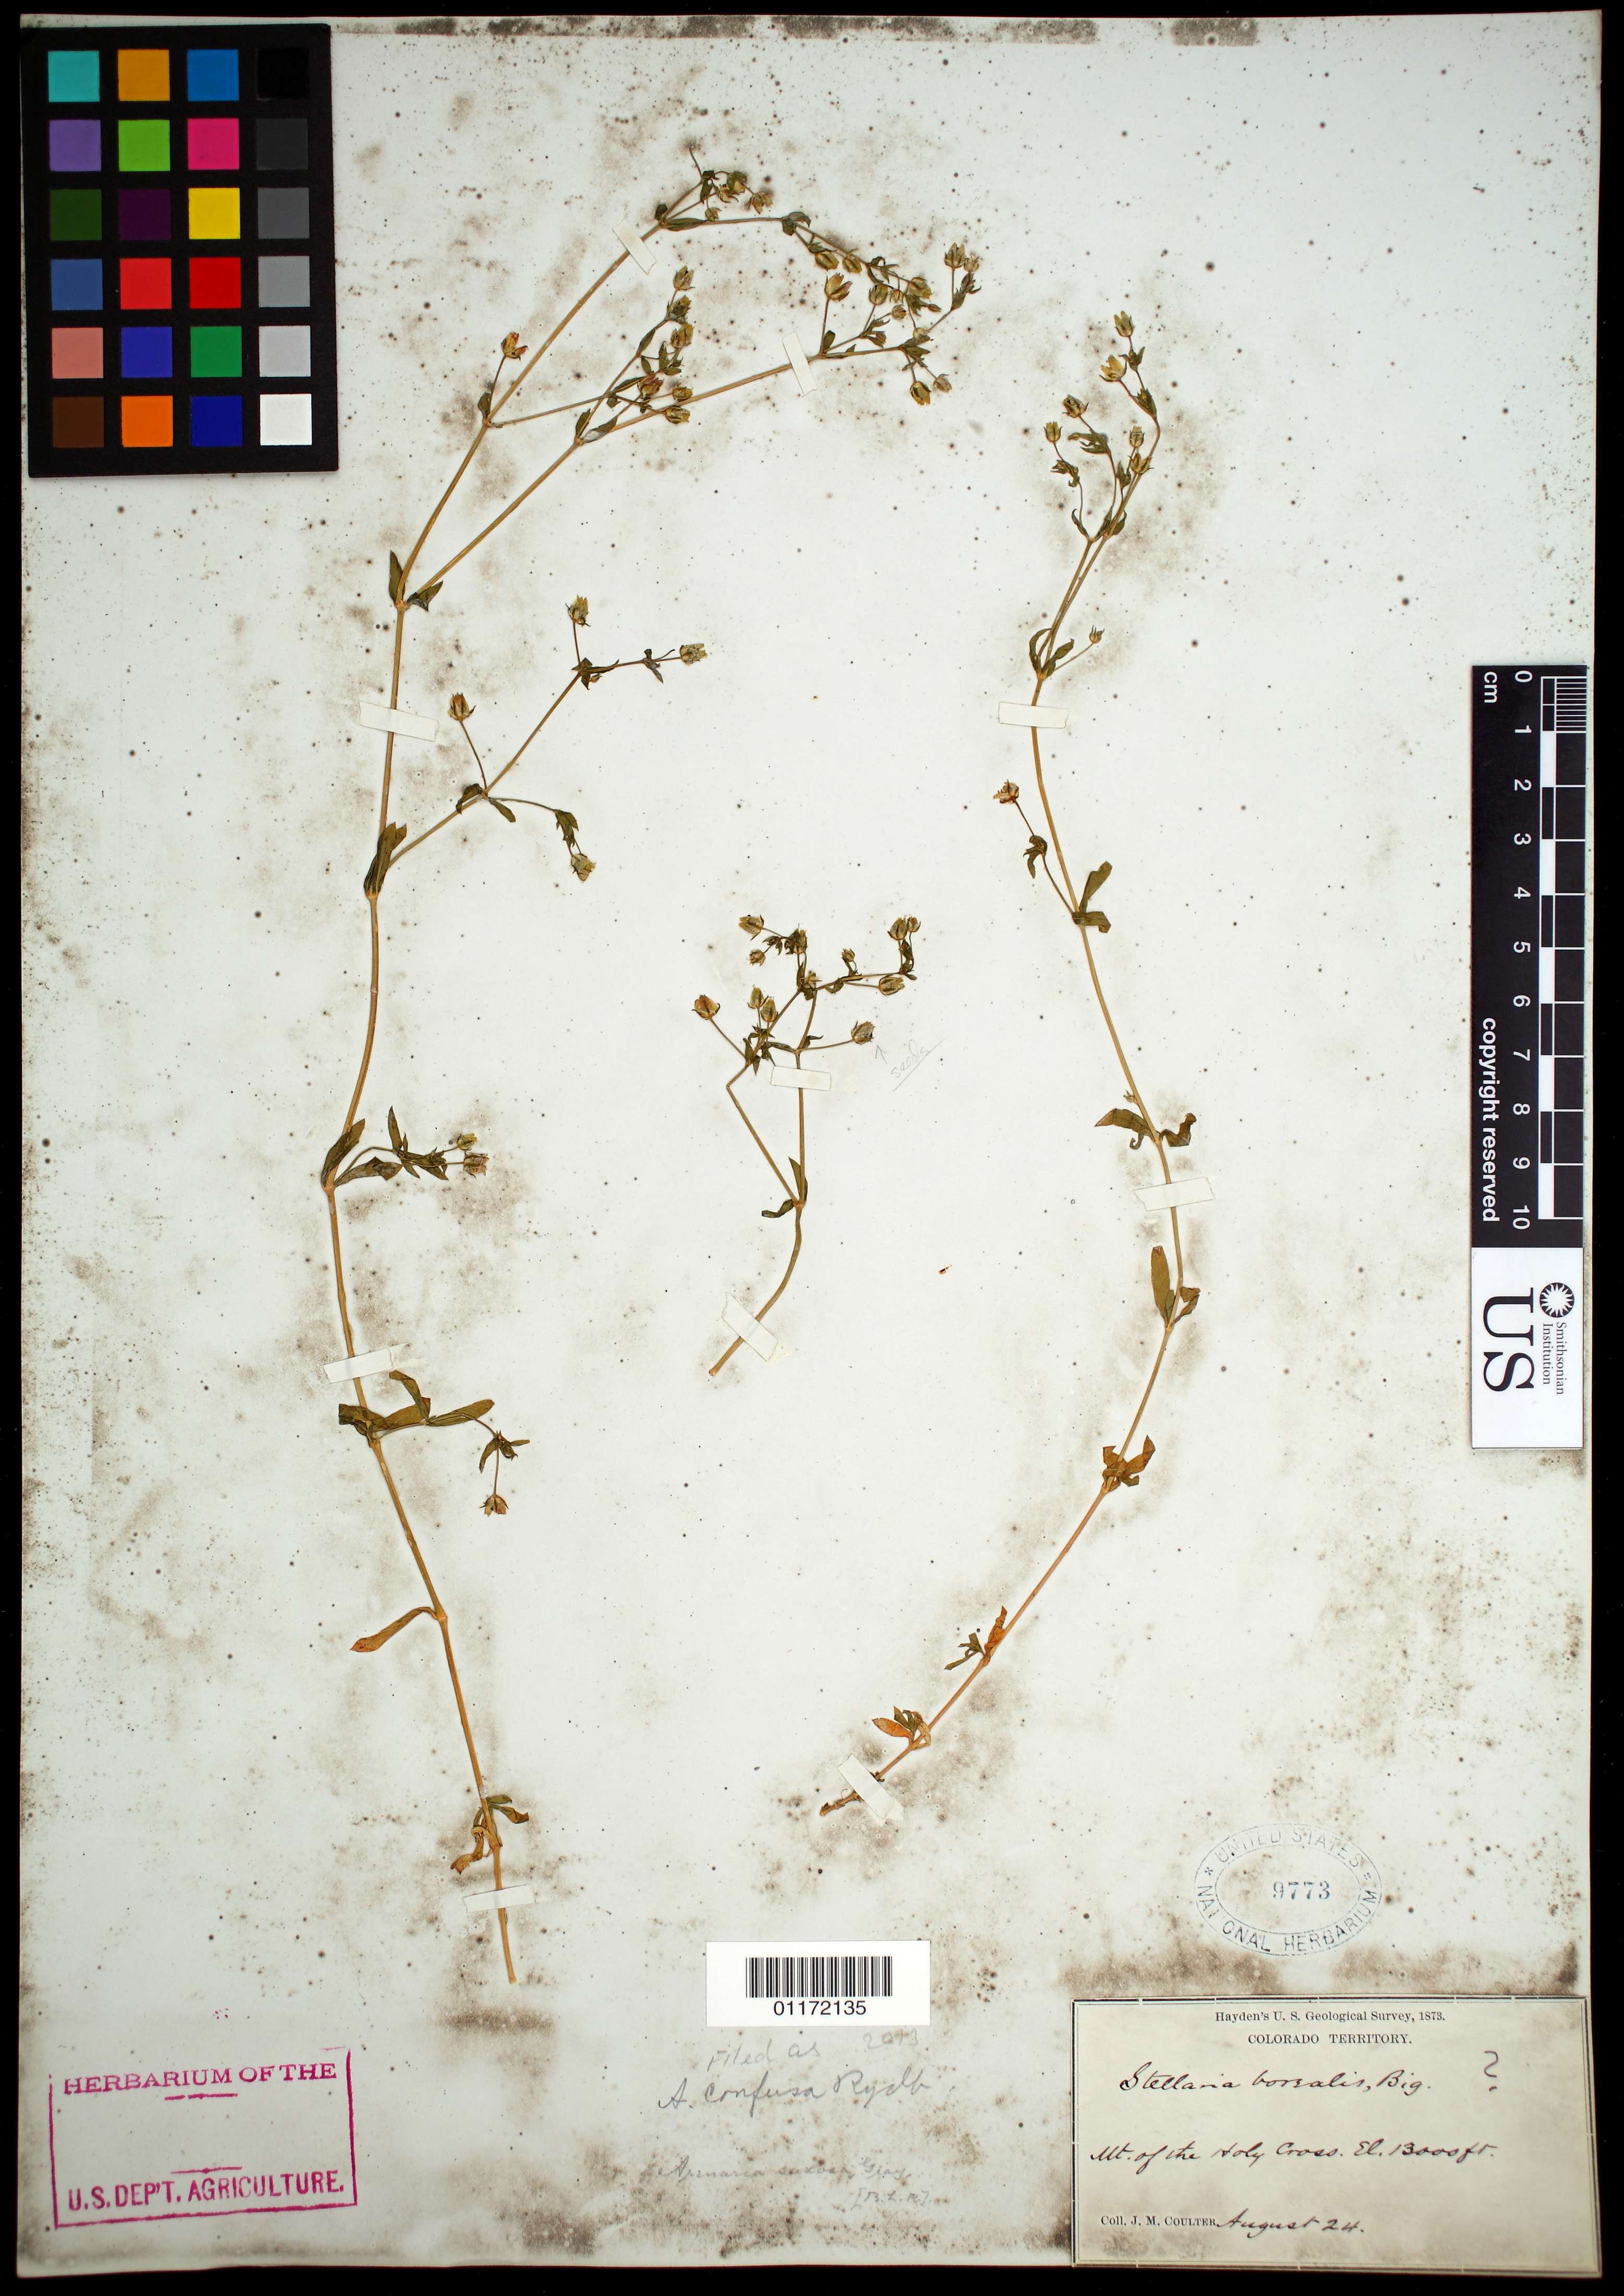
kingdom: Plantae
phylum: Tracheophyta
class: Magnoliopsida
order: Caryophyllales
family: Caryophyllaceae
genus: Arenaria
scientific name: Arenaria confusa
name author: Rydb.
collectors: J. M. Coulter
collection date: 1873-08-24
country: United States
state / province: Colorado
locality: Mt. of the Holy Cross.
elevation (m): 3962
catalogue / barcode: US 9773